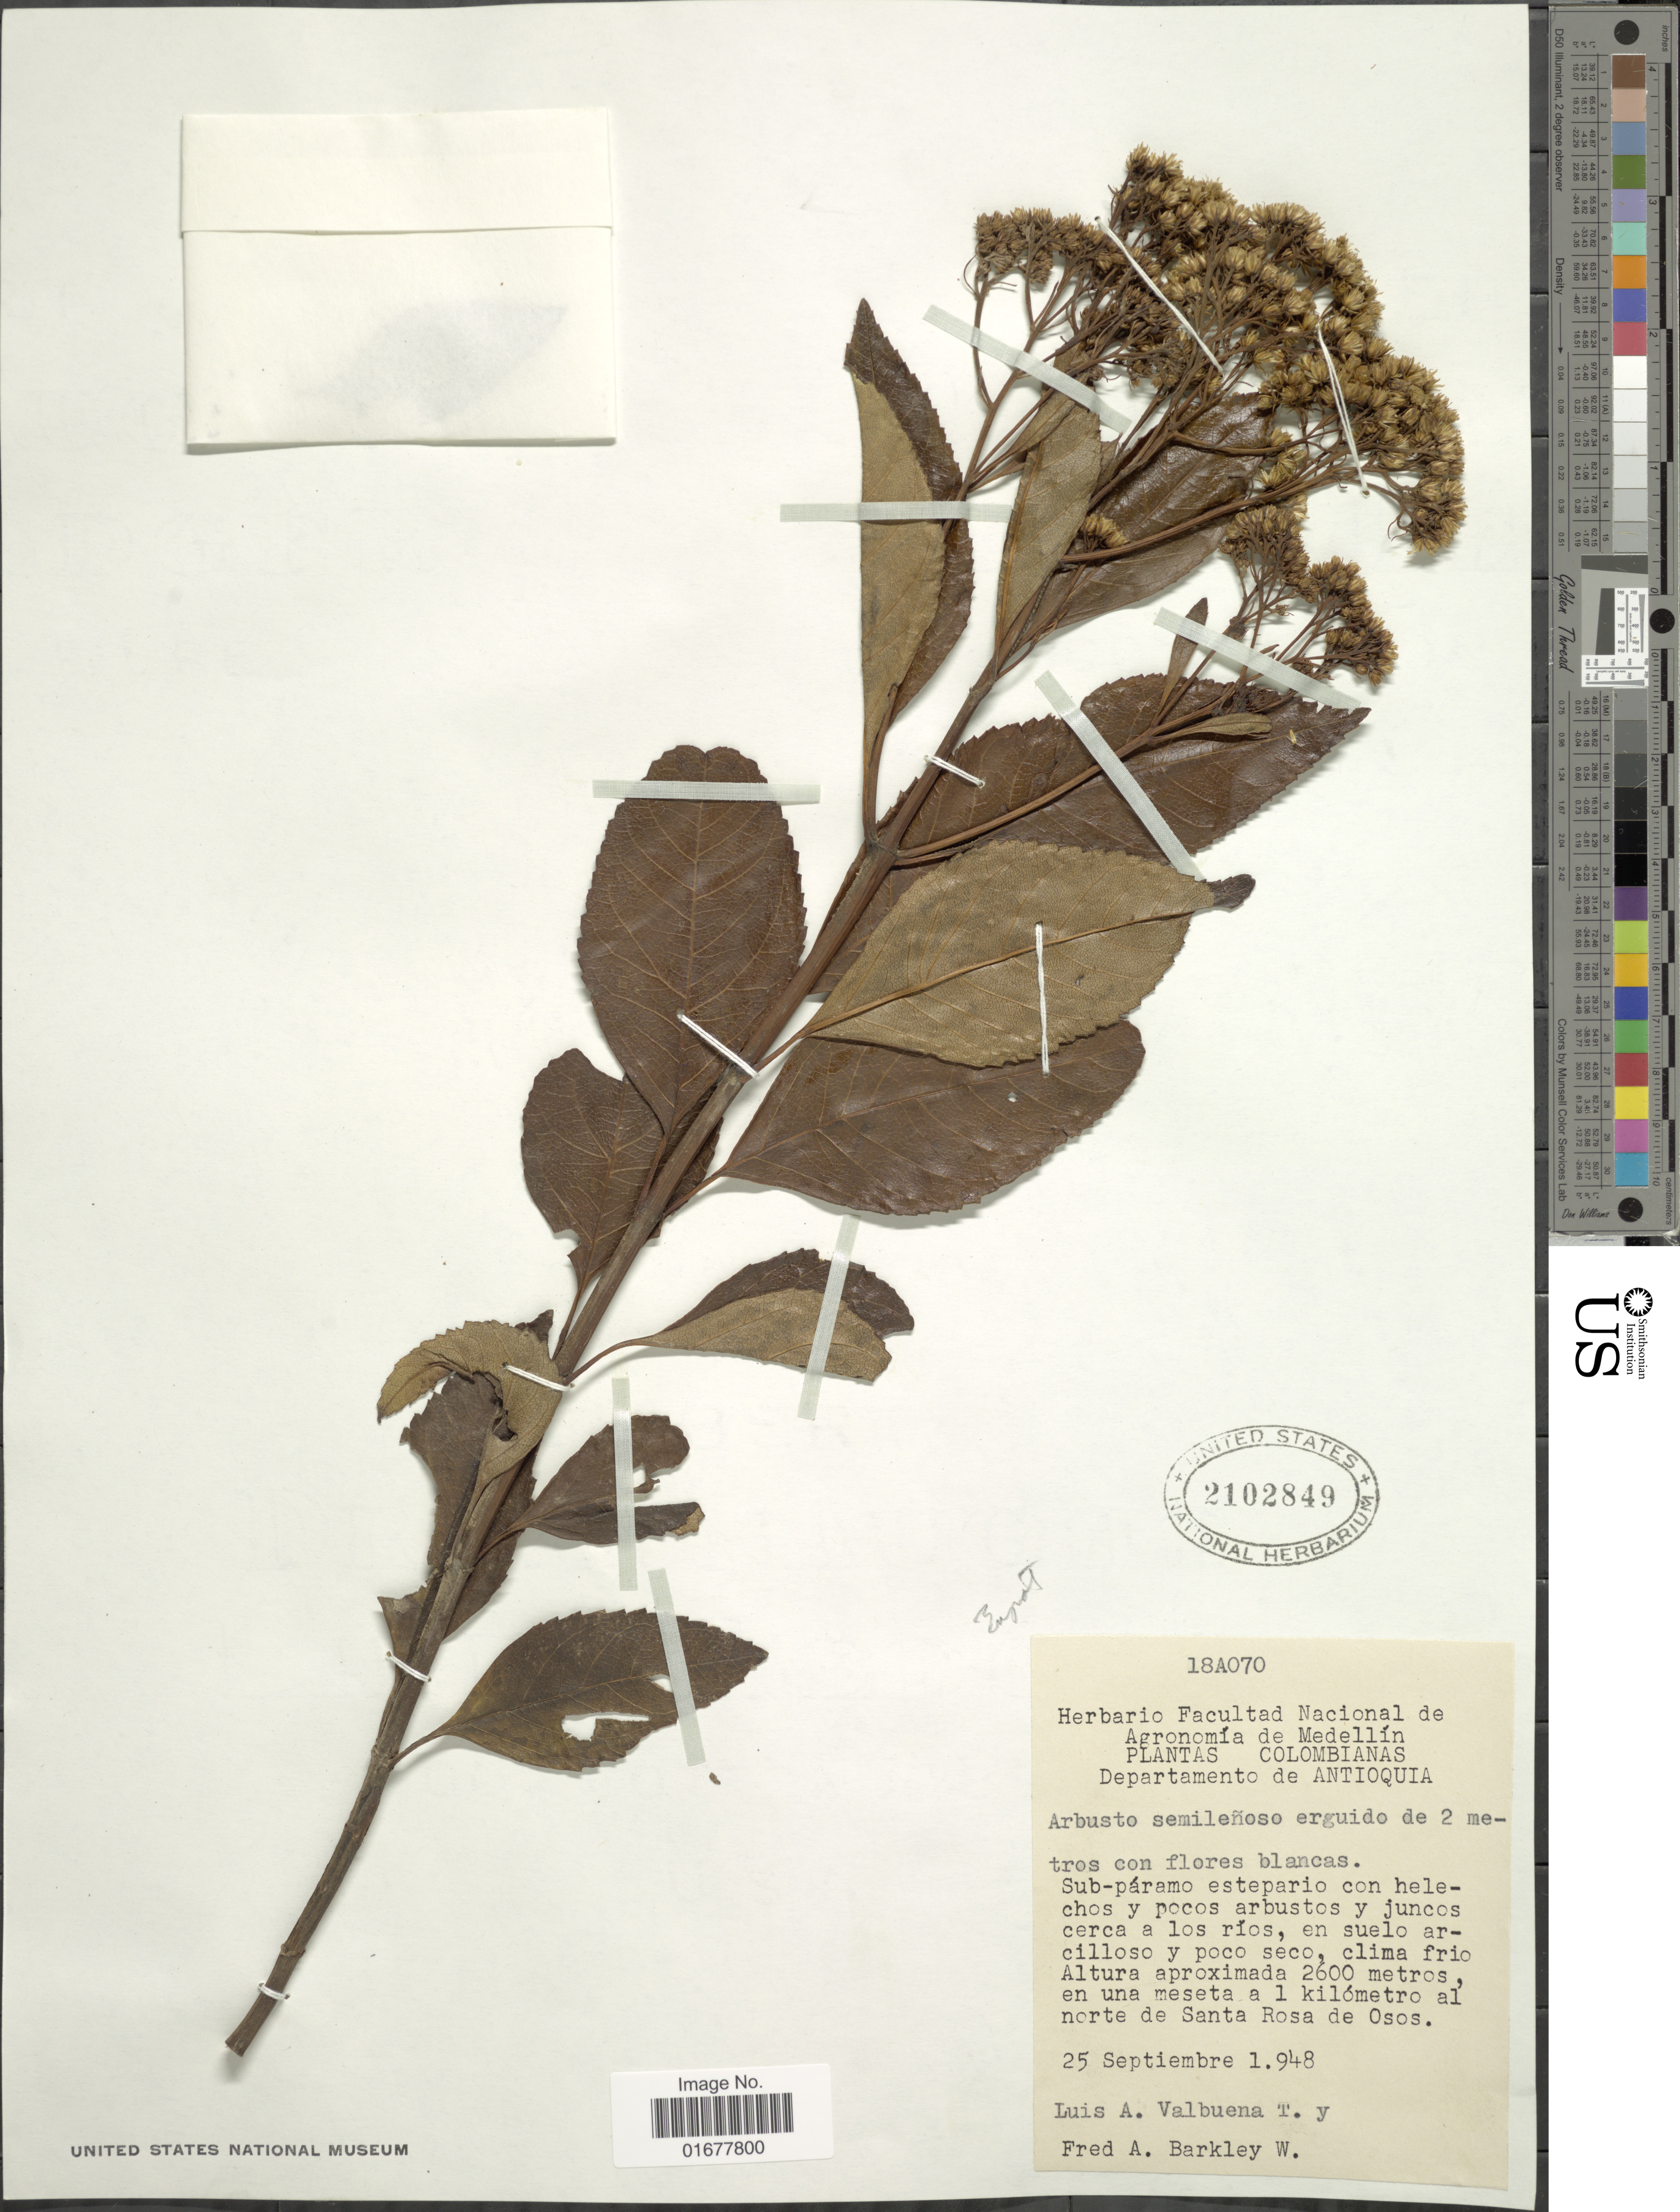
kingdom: Plantae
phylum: Tracheophyta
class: Magnoliopsida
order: Asterales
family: Asteraceae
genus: Ageratina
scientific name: Ageratina sp.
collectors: L. Valbuena & F. A. Barkley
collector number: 18A070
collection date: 1948-09-25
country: Colombia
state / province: Antioquia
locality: En una meseta a 1 kilometro al norte de Santa Rosa de Osos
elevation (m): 2600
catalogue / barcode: US 2102849